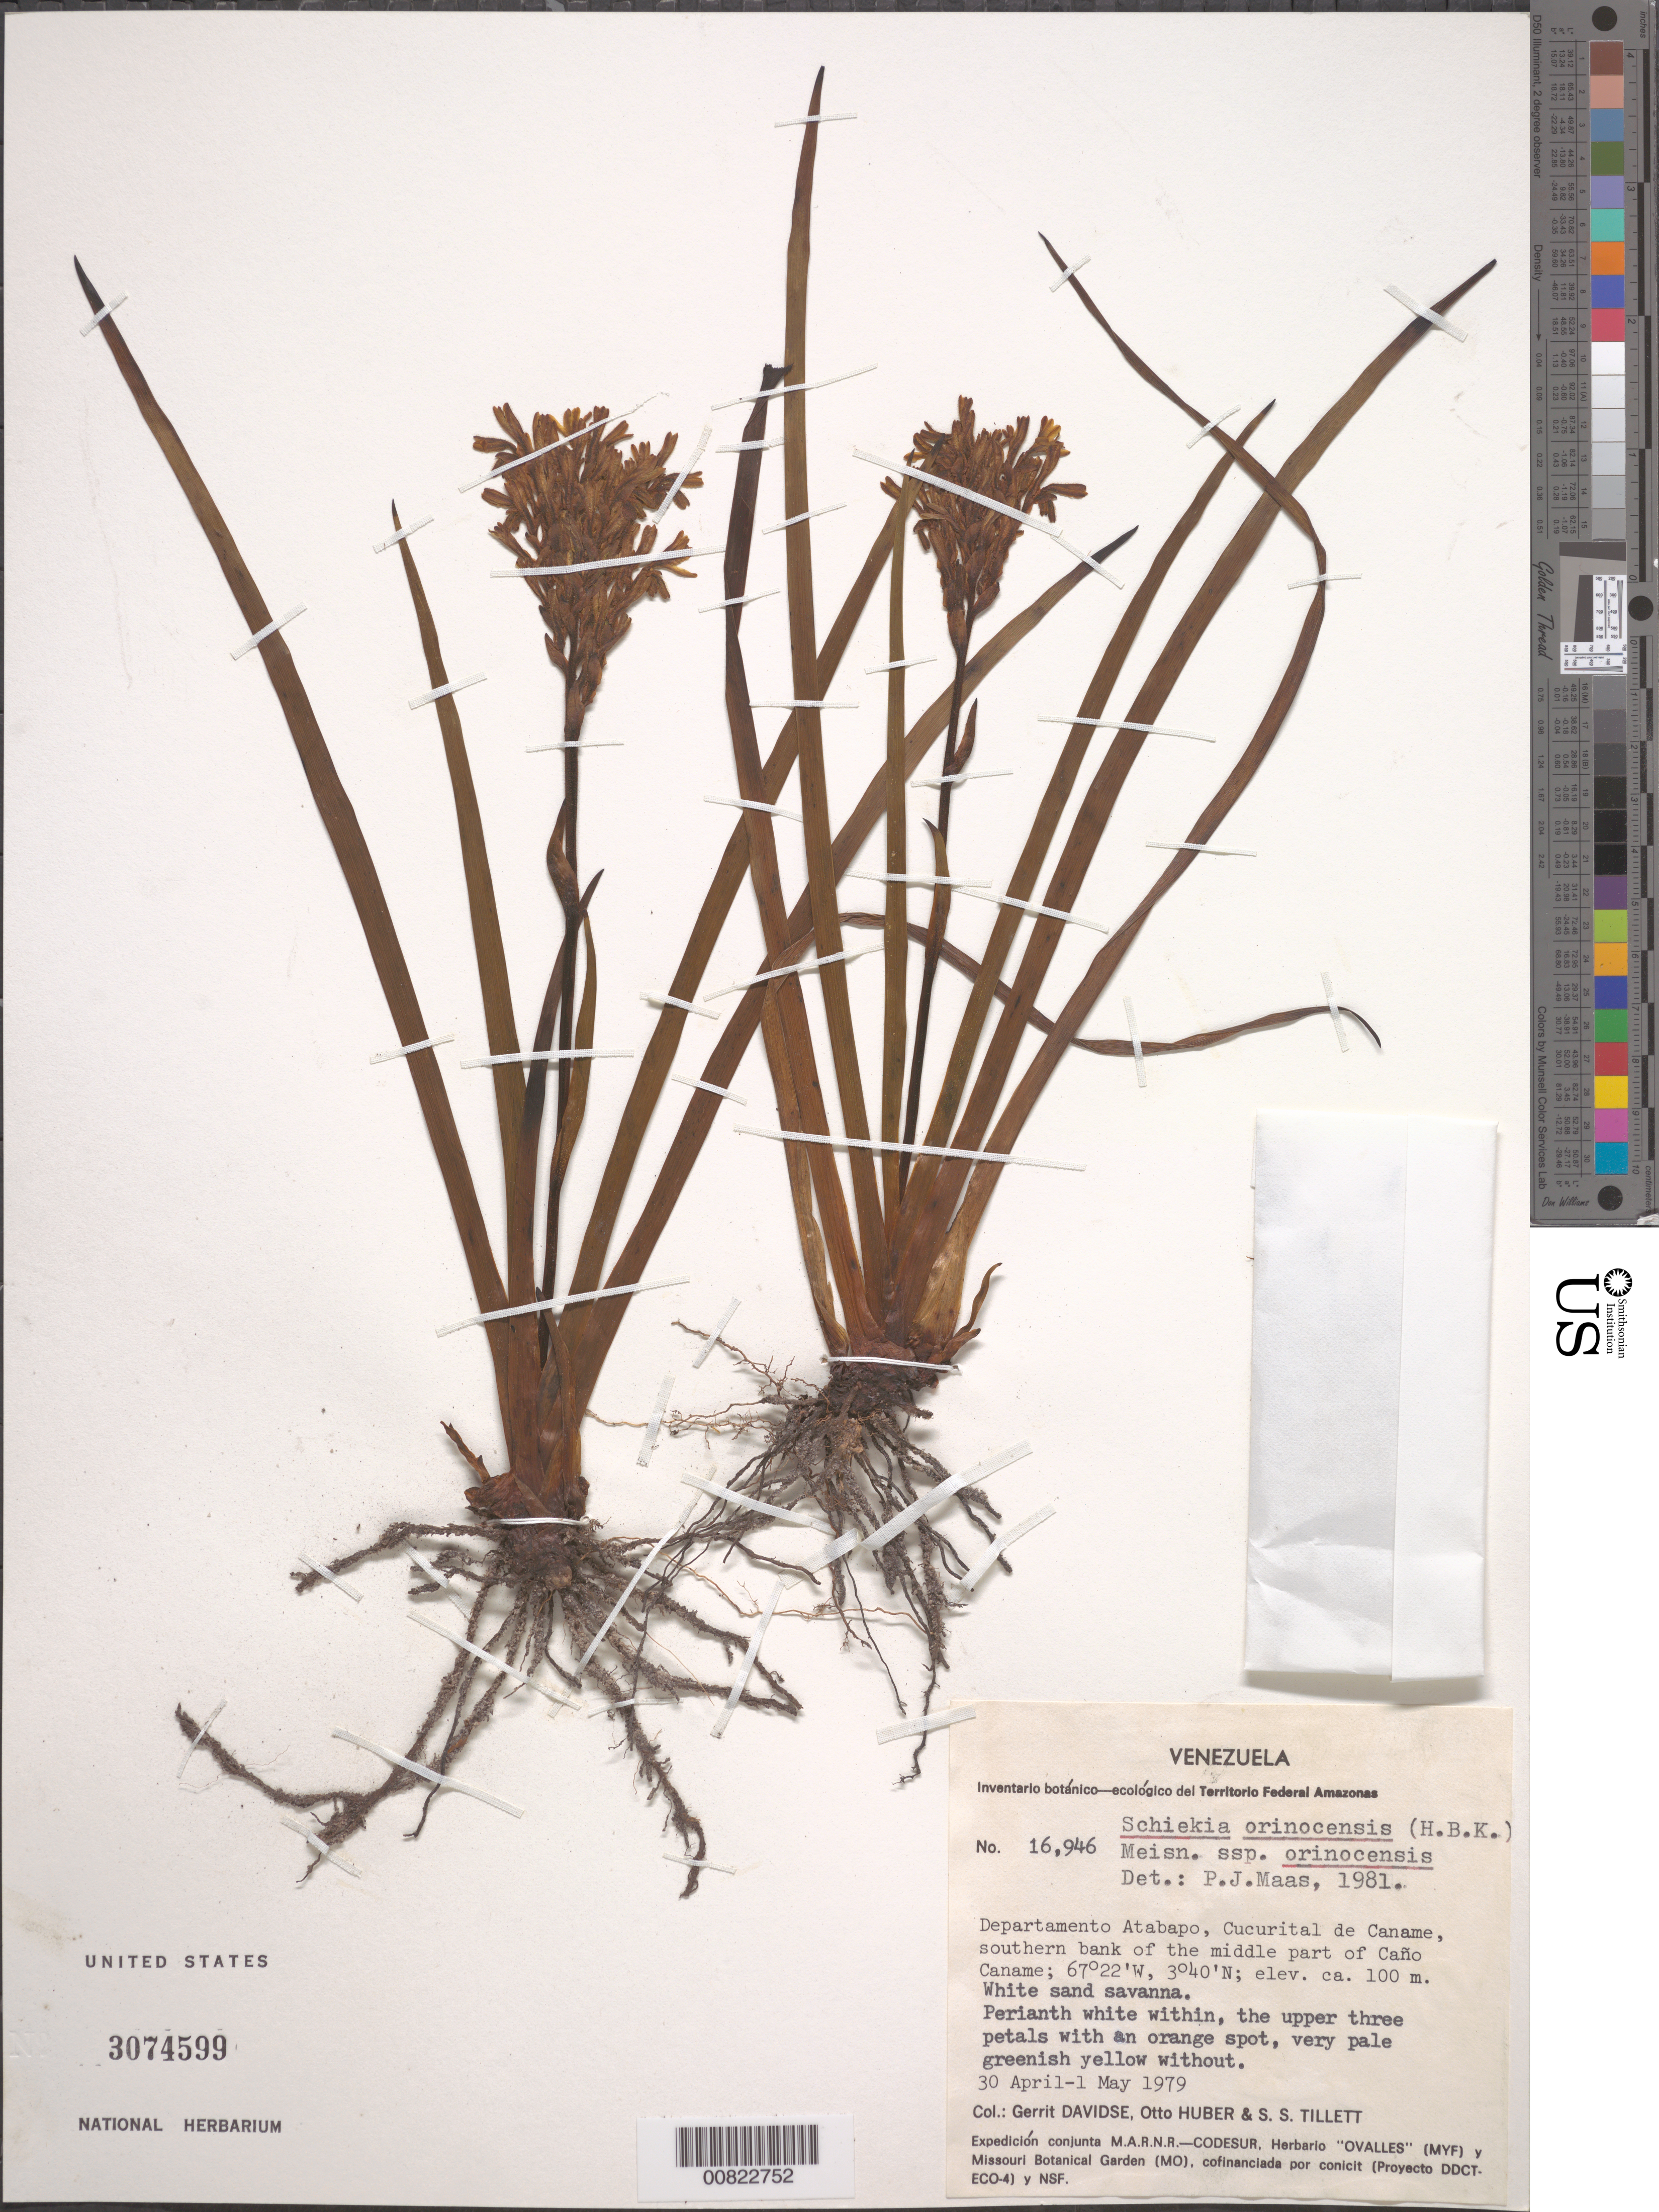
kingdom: Plantae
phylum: Tracheophyta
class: Liliopsida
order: Commelinales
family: Haemodoraceae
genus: Schiekia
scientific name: Schiekia orinocensis subsp. orinocensis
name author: (Kunth) Meisn.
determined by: Maas, Paul J. M.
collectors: G. Davidse, O. Huber & S. S. Tillett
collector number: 16946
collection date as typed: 30-Apr-79 to 1-May-79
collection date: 1979-04-30/1979-05-01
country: Venezuela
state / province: Amazonas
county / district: Atabapo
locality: Cucurital de Caname, southern bank of the middle part of Caño Caname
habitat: White sand savanna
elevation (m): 100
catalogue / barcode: US 3074599